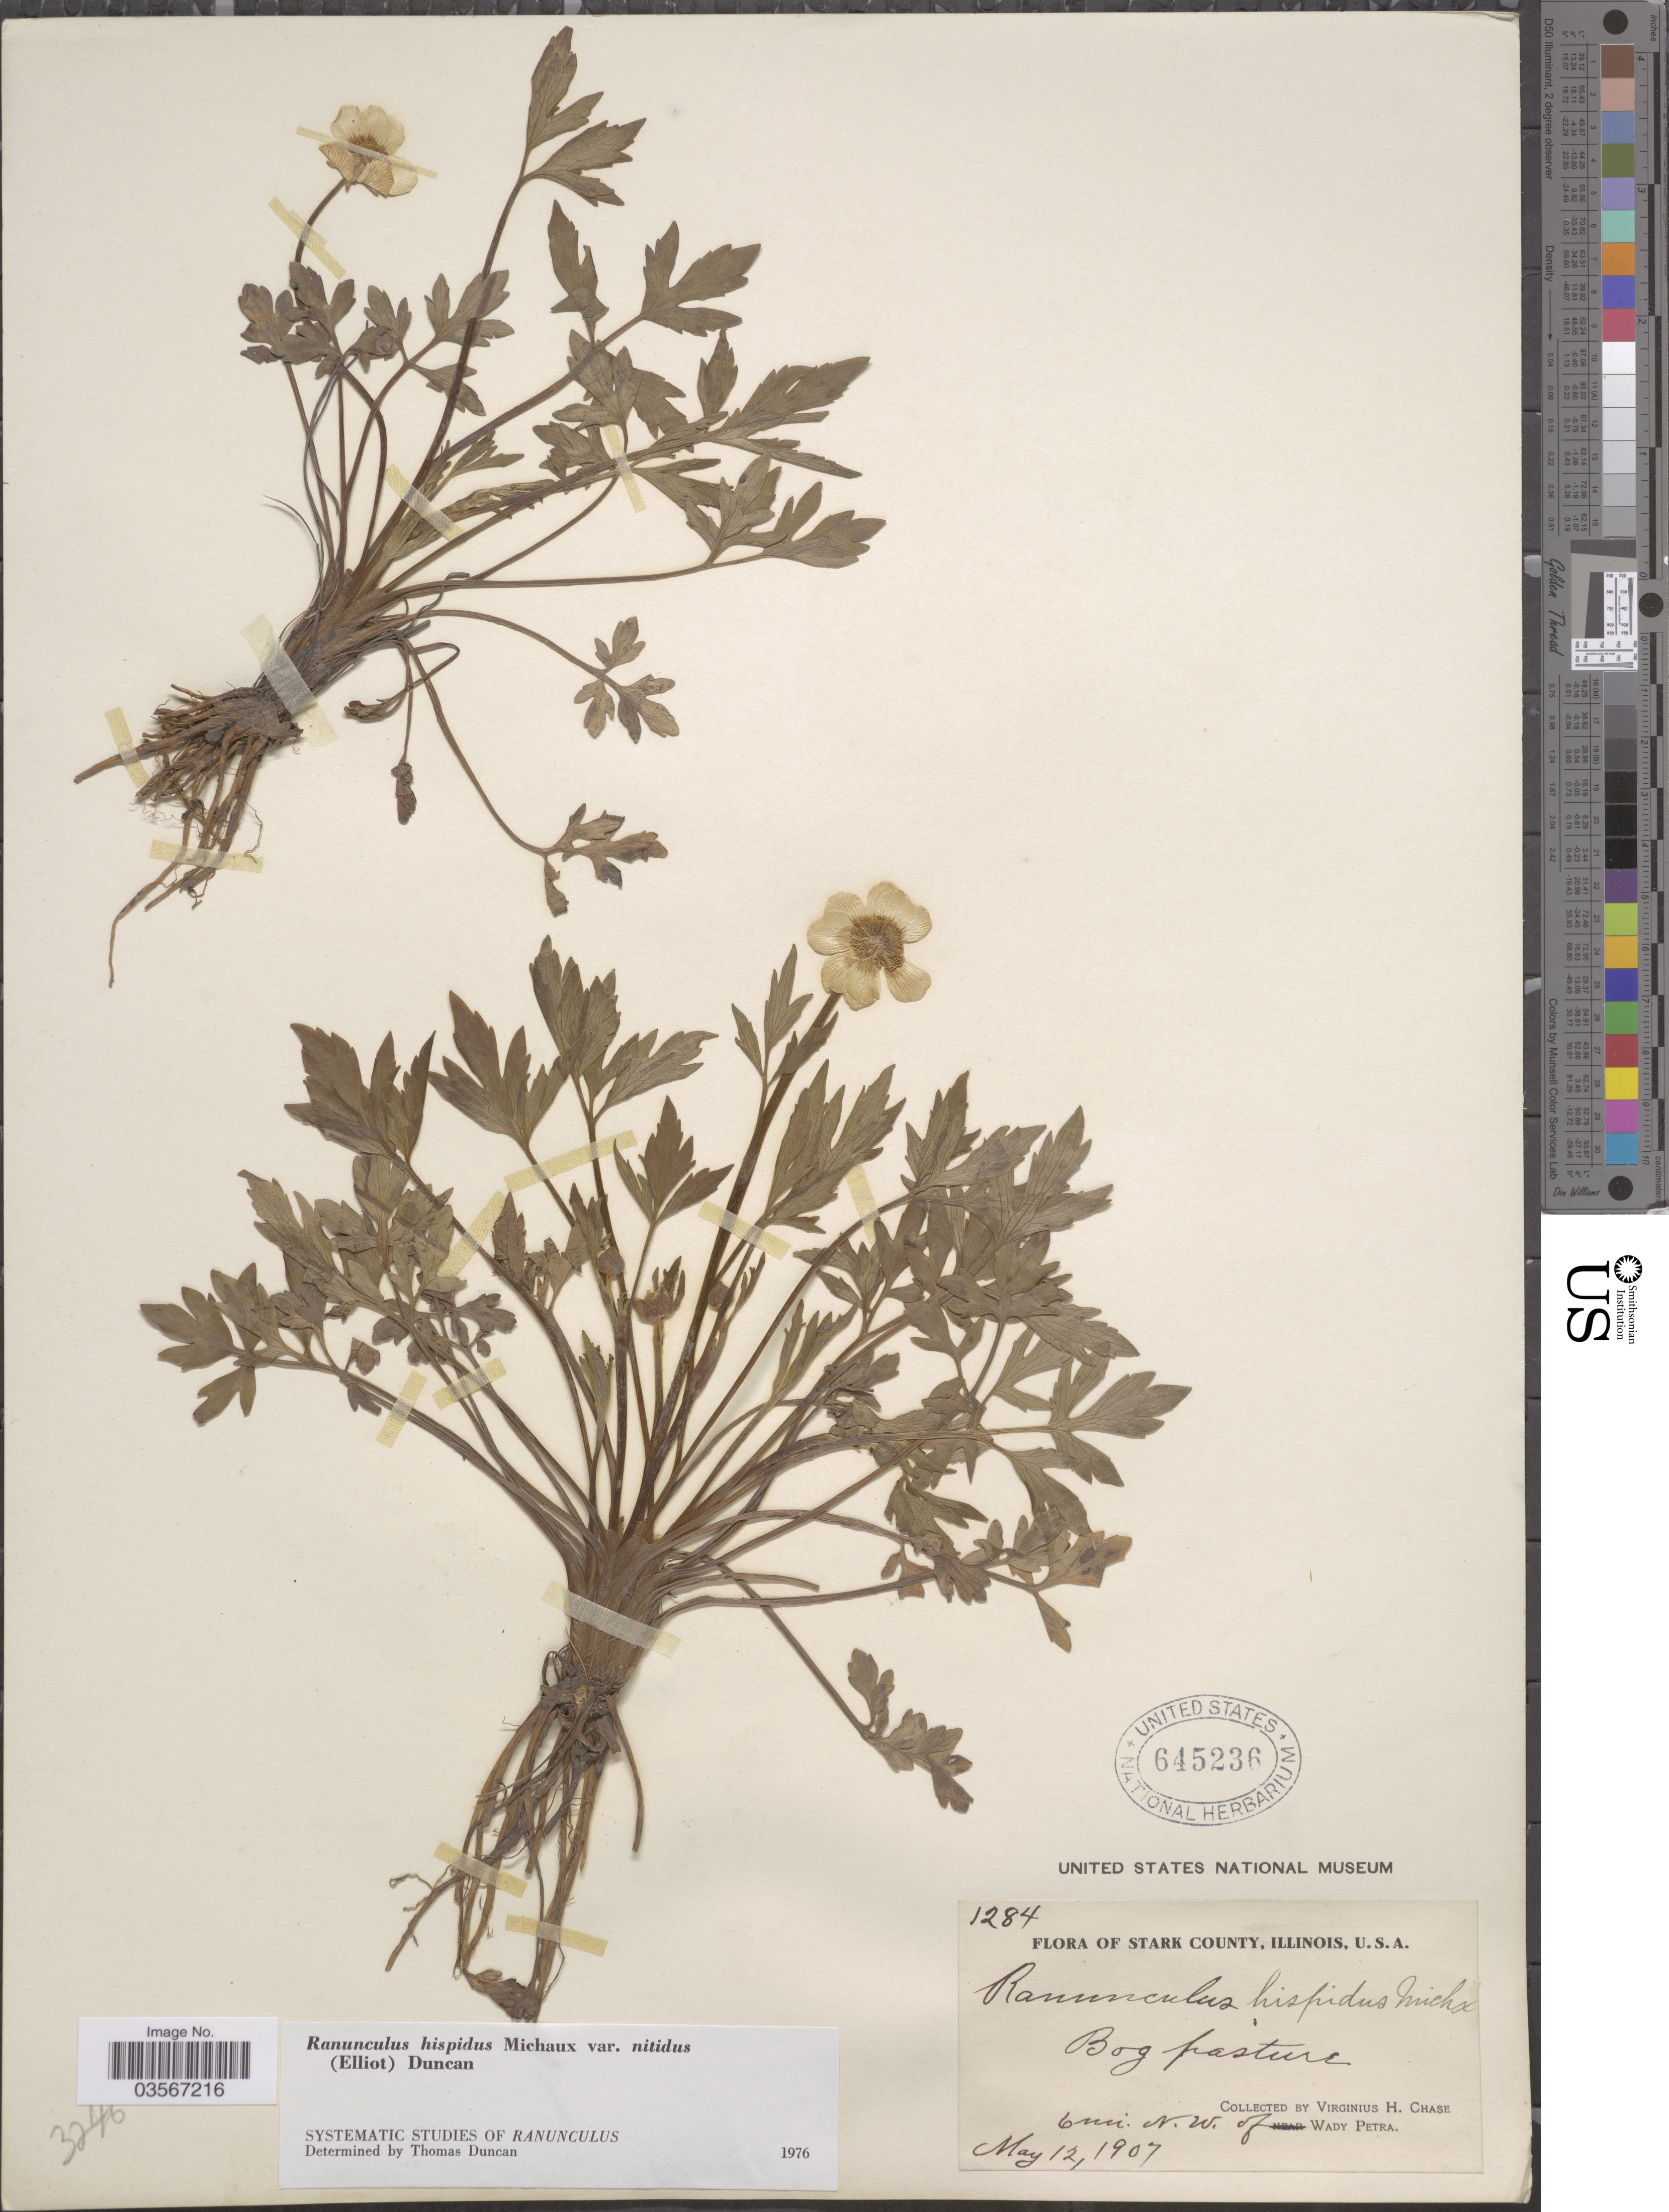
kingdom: Plantae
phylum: Tracheophyta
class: Magnoliopsida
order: Ranunculales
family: Ranunculaceae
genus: Ranunculus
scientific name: Ranunculus hispidus var. nitidus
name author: (Chapm.) T. Duncan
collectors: V. H. Chase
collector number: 1284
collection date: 1907-05-12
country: United States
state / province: Illinois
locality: Stark County, U.S.A. 6 mi. N. W. of Wady Petra.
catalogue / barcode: US 645236